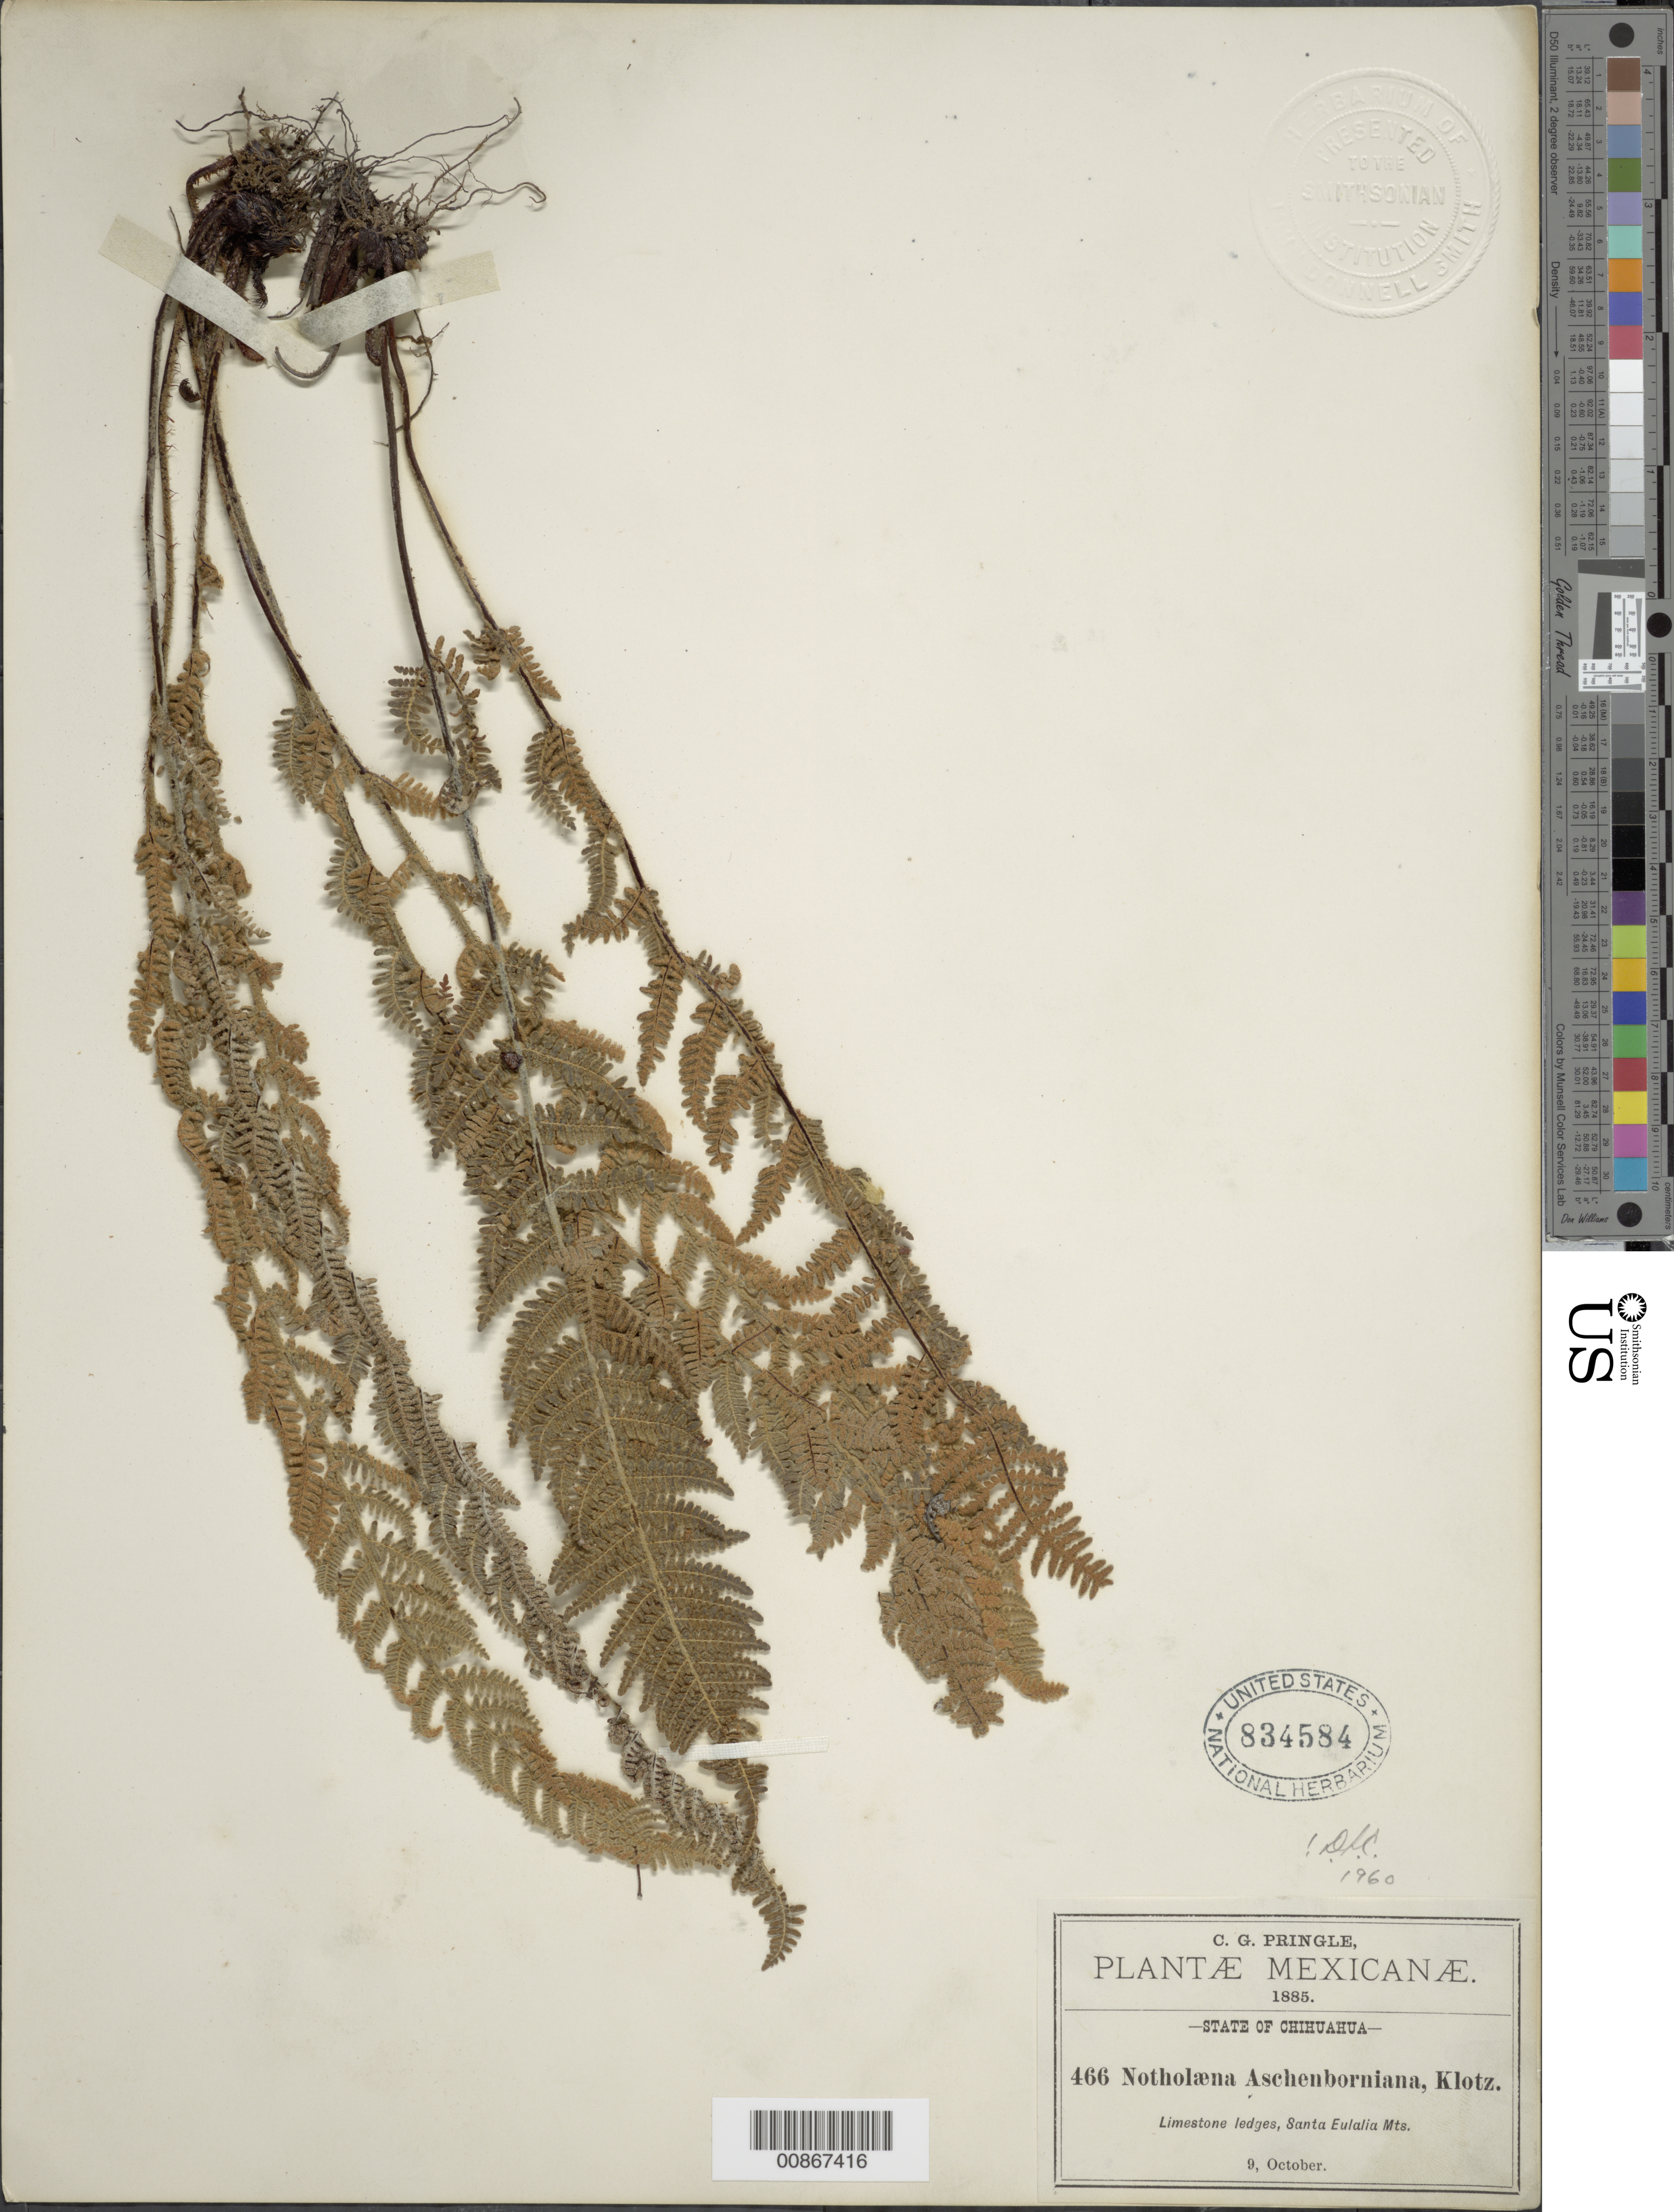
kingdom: Plantae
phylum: Tracheophyta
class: Polypodiopsida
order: Polypodiales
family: Pteridaceae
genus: Notholaena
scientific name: Notholaena aschenborniana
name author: Klotzsch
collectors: C. G. Pringle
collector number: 466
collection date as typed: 09 Oct 1885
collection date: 1885-10-09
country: Mexico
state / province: Chihuahua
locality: Sta. Eulalia Mts., Chihuahua.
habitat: Limestone ledges.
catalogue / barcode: US 834584